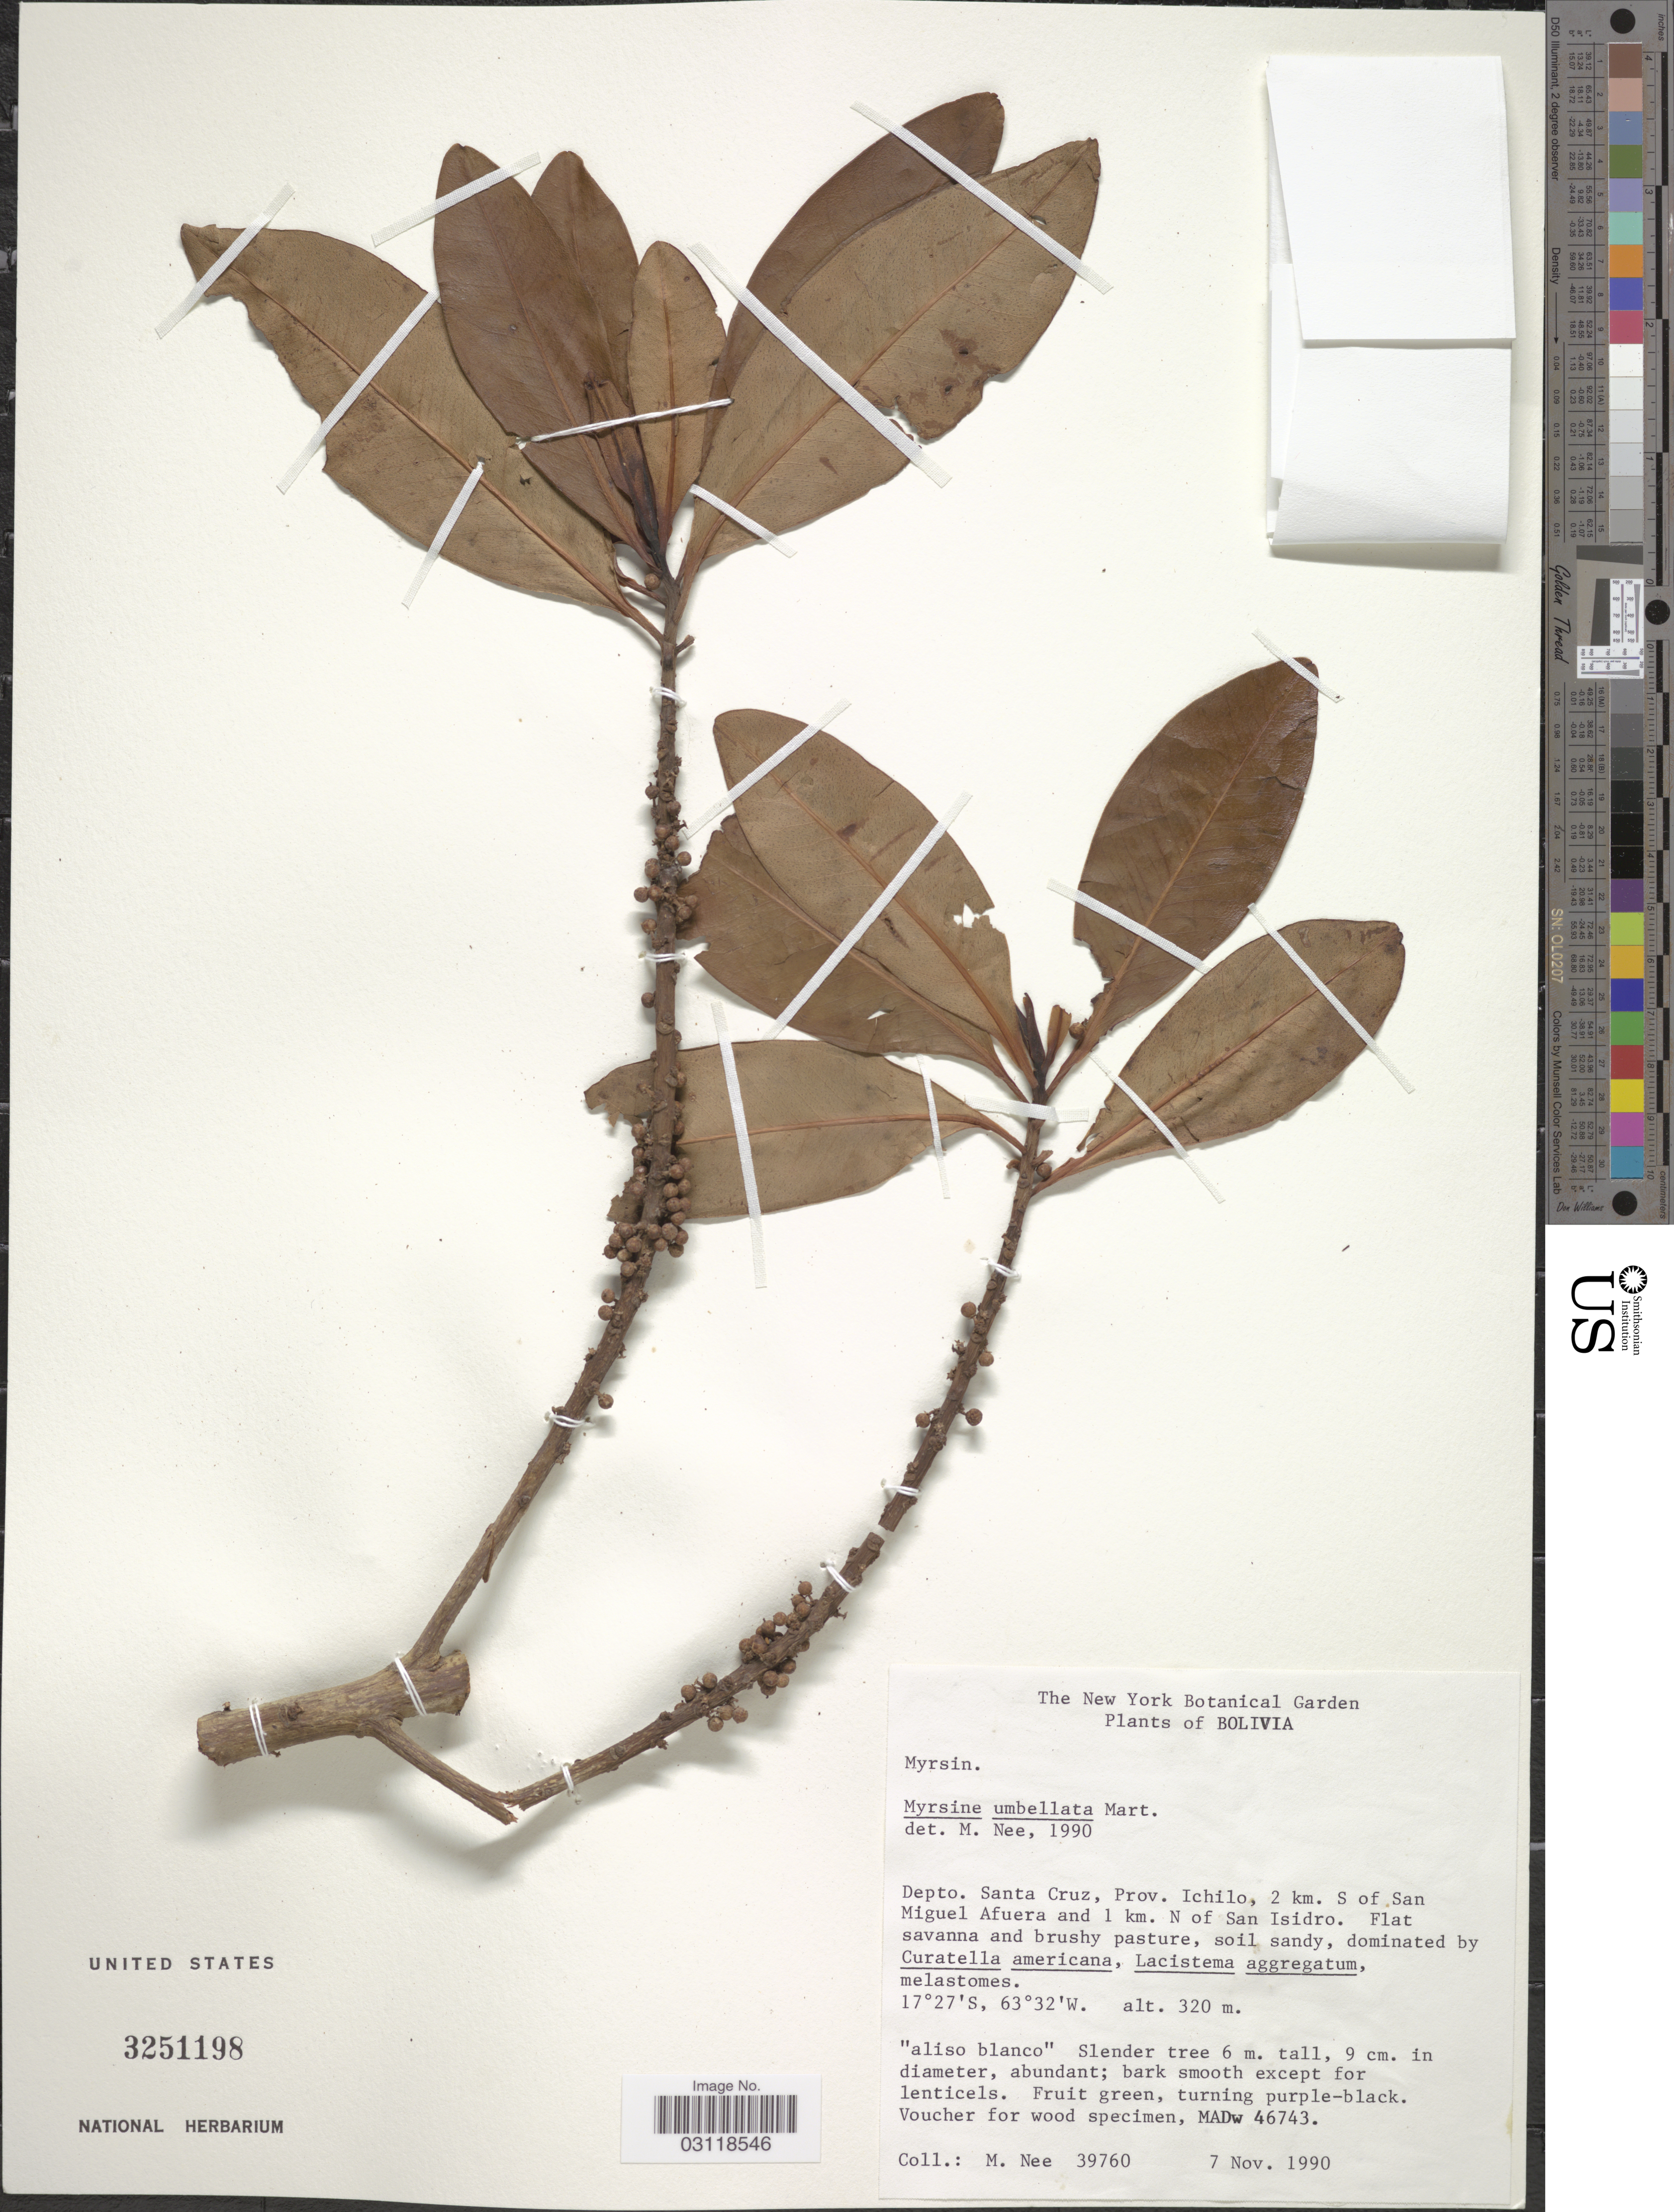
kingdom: Plantae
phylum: Tracheophyta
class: Magnoliopsida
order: Ericales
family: Primulaceae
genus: Rapanea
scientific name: Rapanea umbellata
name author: (Mart.) Mez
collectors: M. Nee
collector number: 39760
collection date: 1990-11-07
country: Bolivia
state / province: Santa Cruz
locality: Depto. Santa Cruz, Prov. Ichilo, 2 km. S of San Miguel Afuera and 1 km. N of San Isidro.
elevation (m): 320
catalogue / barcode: US 3251198